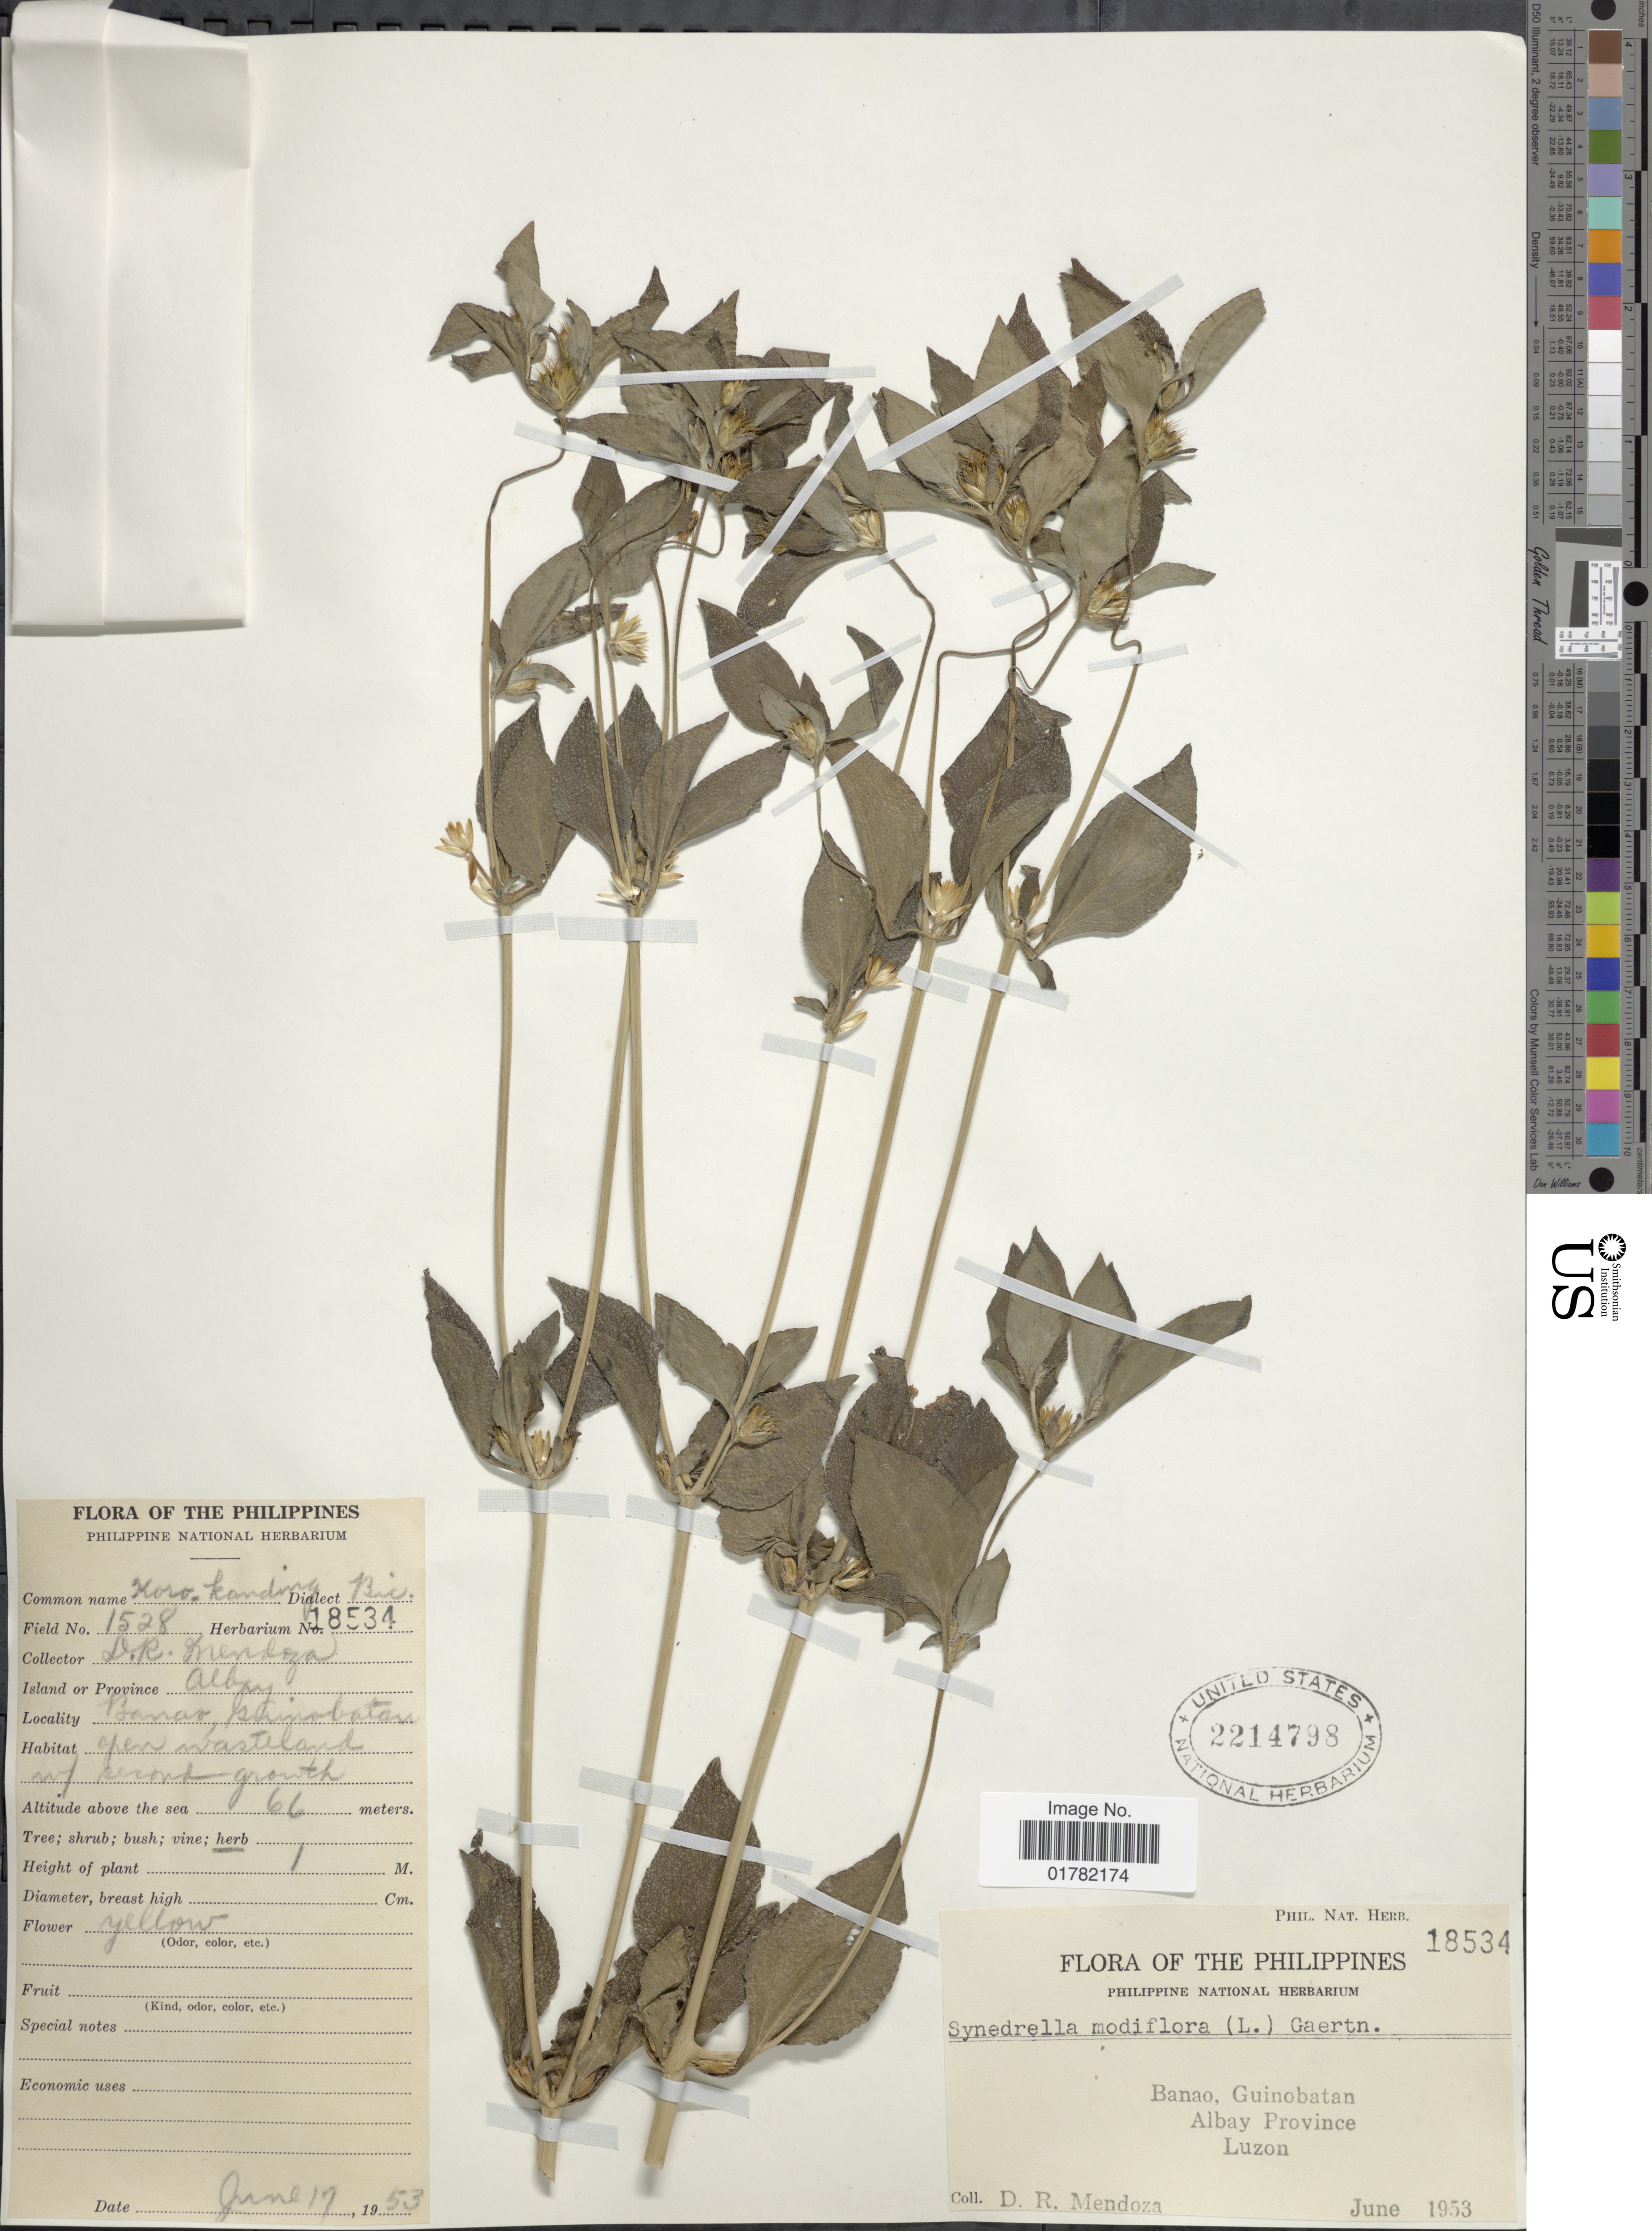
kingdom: Plantae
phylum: Tracheophyta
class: Magnoliopsida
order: Asterales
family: Asteraceae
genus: Synedrella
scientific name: Synedrella nodiflora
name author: (L.) Gaertn.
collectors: D. Mendoza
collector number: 1528/18534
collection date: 1953-06-17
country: Philippines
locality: Banao, Guinobatan Albay Province Luzon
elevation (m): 66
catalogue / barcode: US 2214798